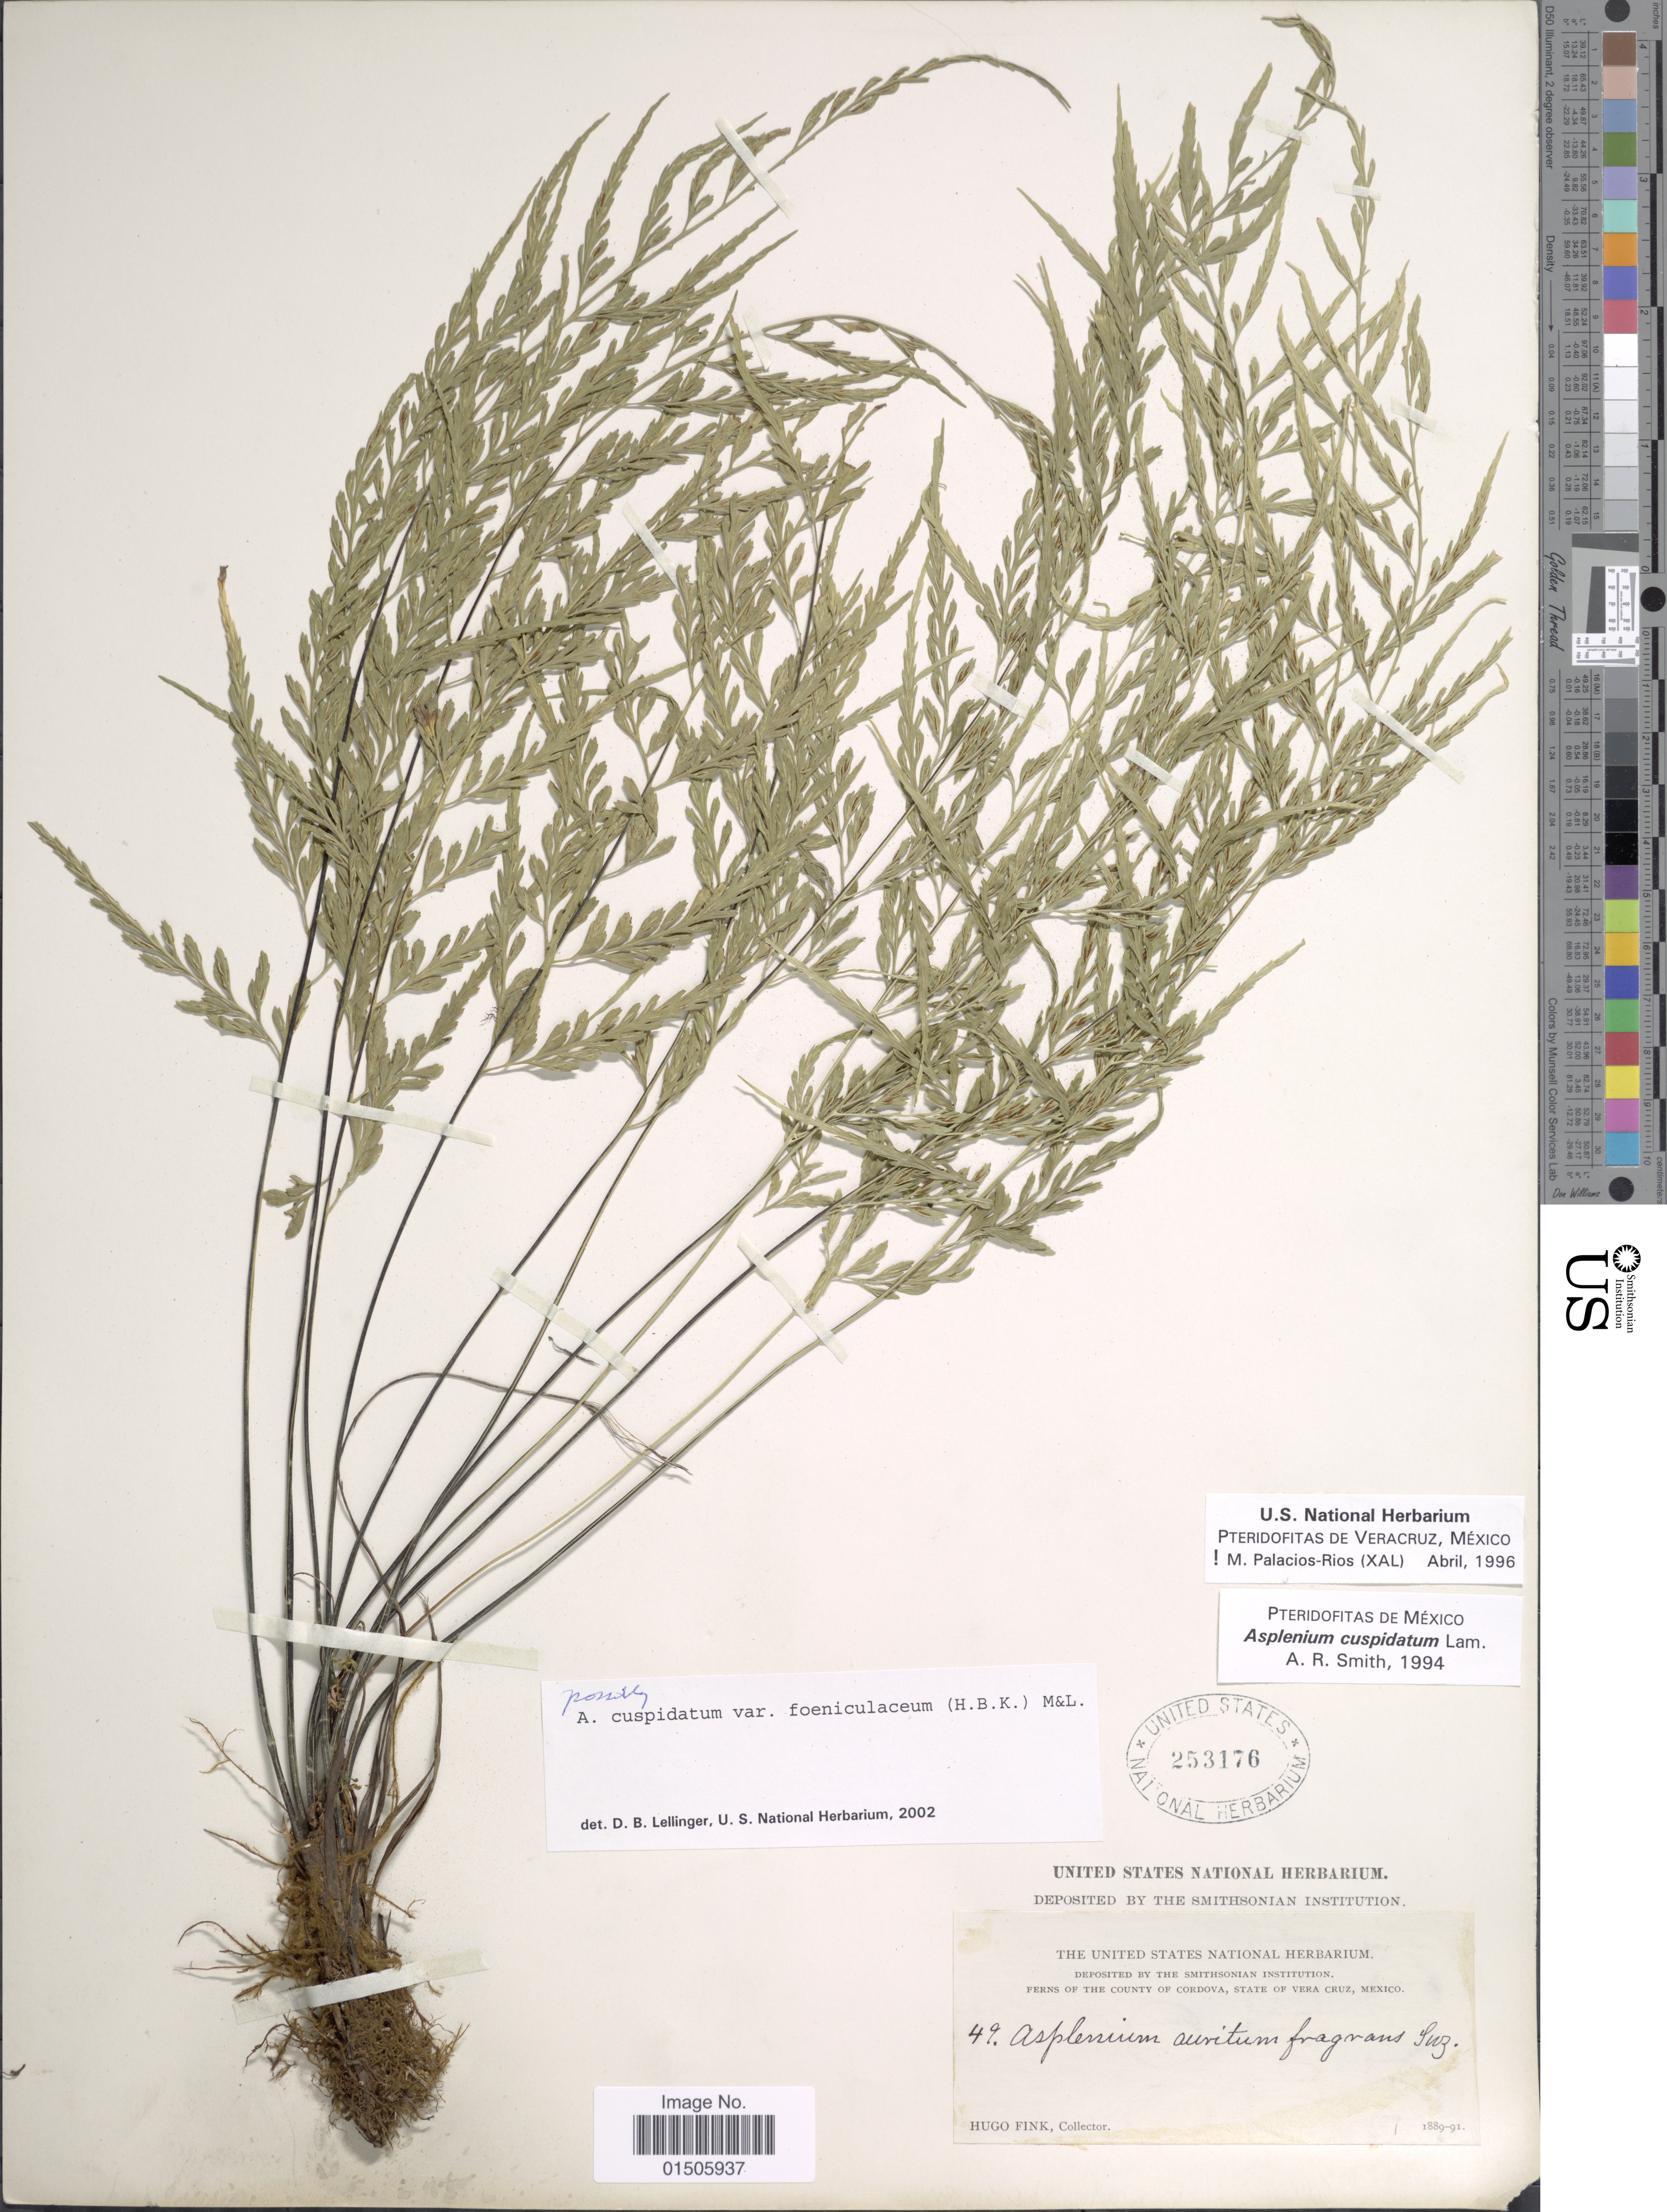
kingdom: Plantae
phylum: Tracheophyta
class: Polypodiopsida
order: Polypodiales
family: Aspleniaceae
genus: Asplenium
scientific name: Asplenium cuspidatum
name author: Lam.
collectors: H. Fink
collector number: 49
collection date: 1889/1891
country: Mexico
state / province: Veracruz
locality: Ferns of the county of Cordova, State of Vera Cruz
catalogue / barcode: US 253176